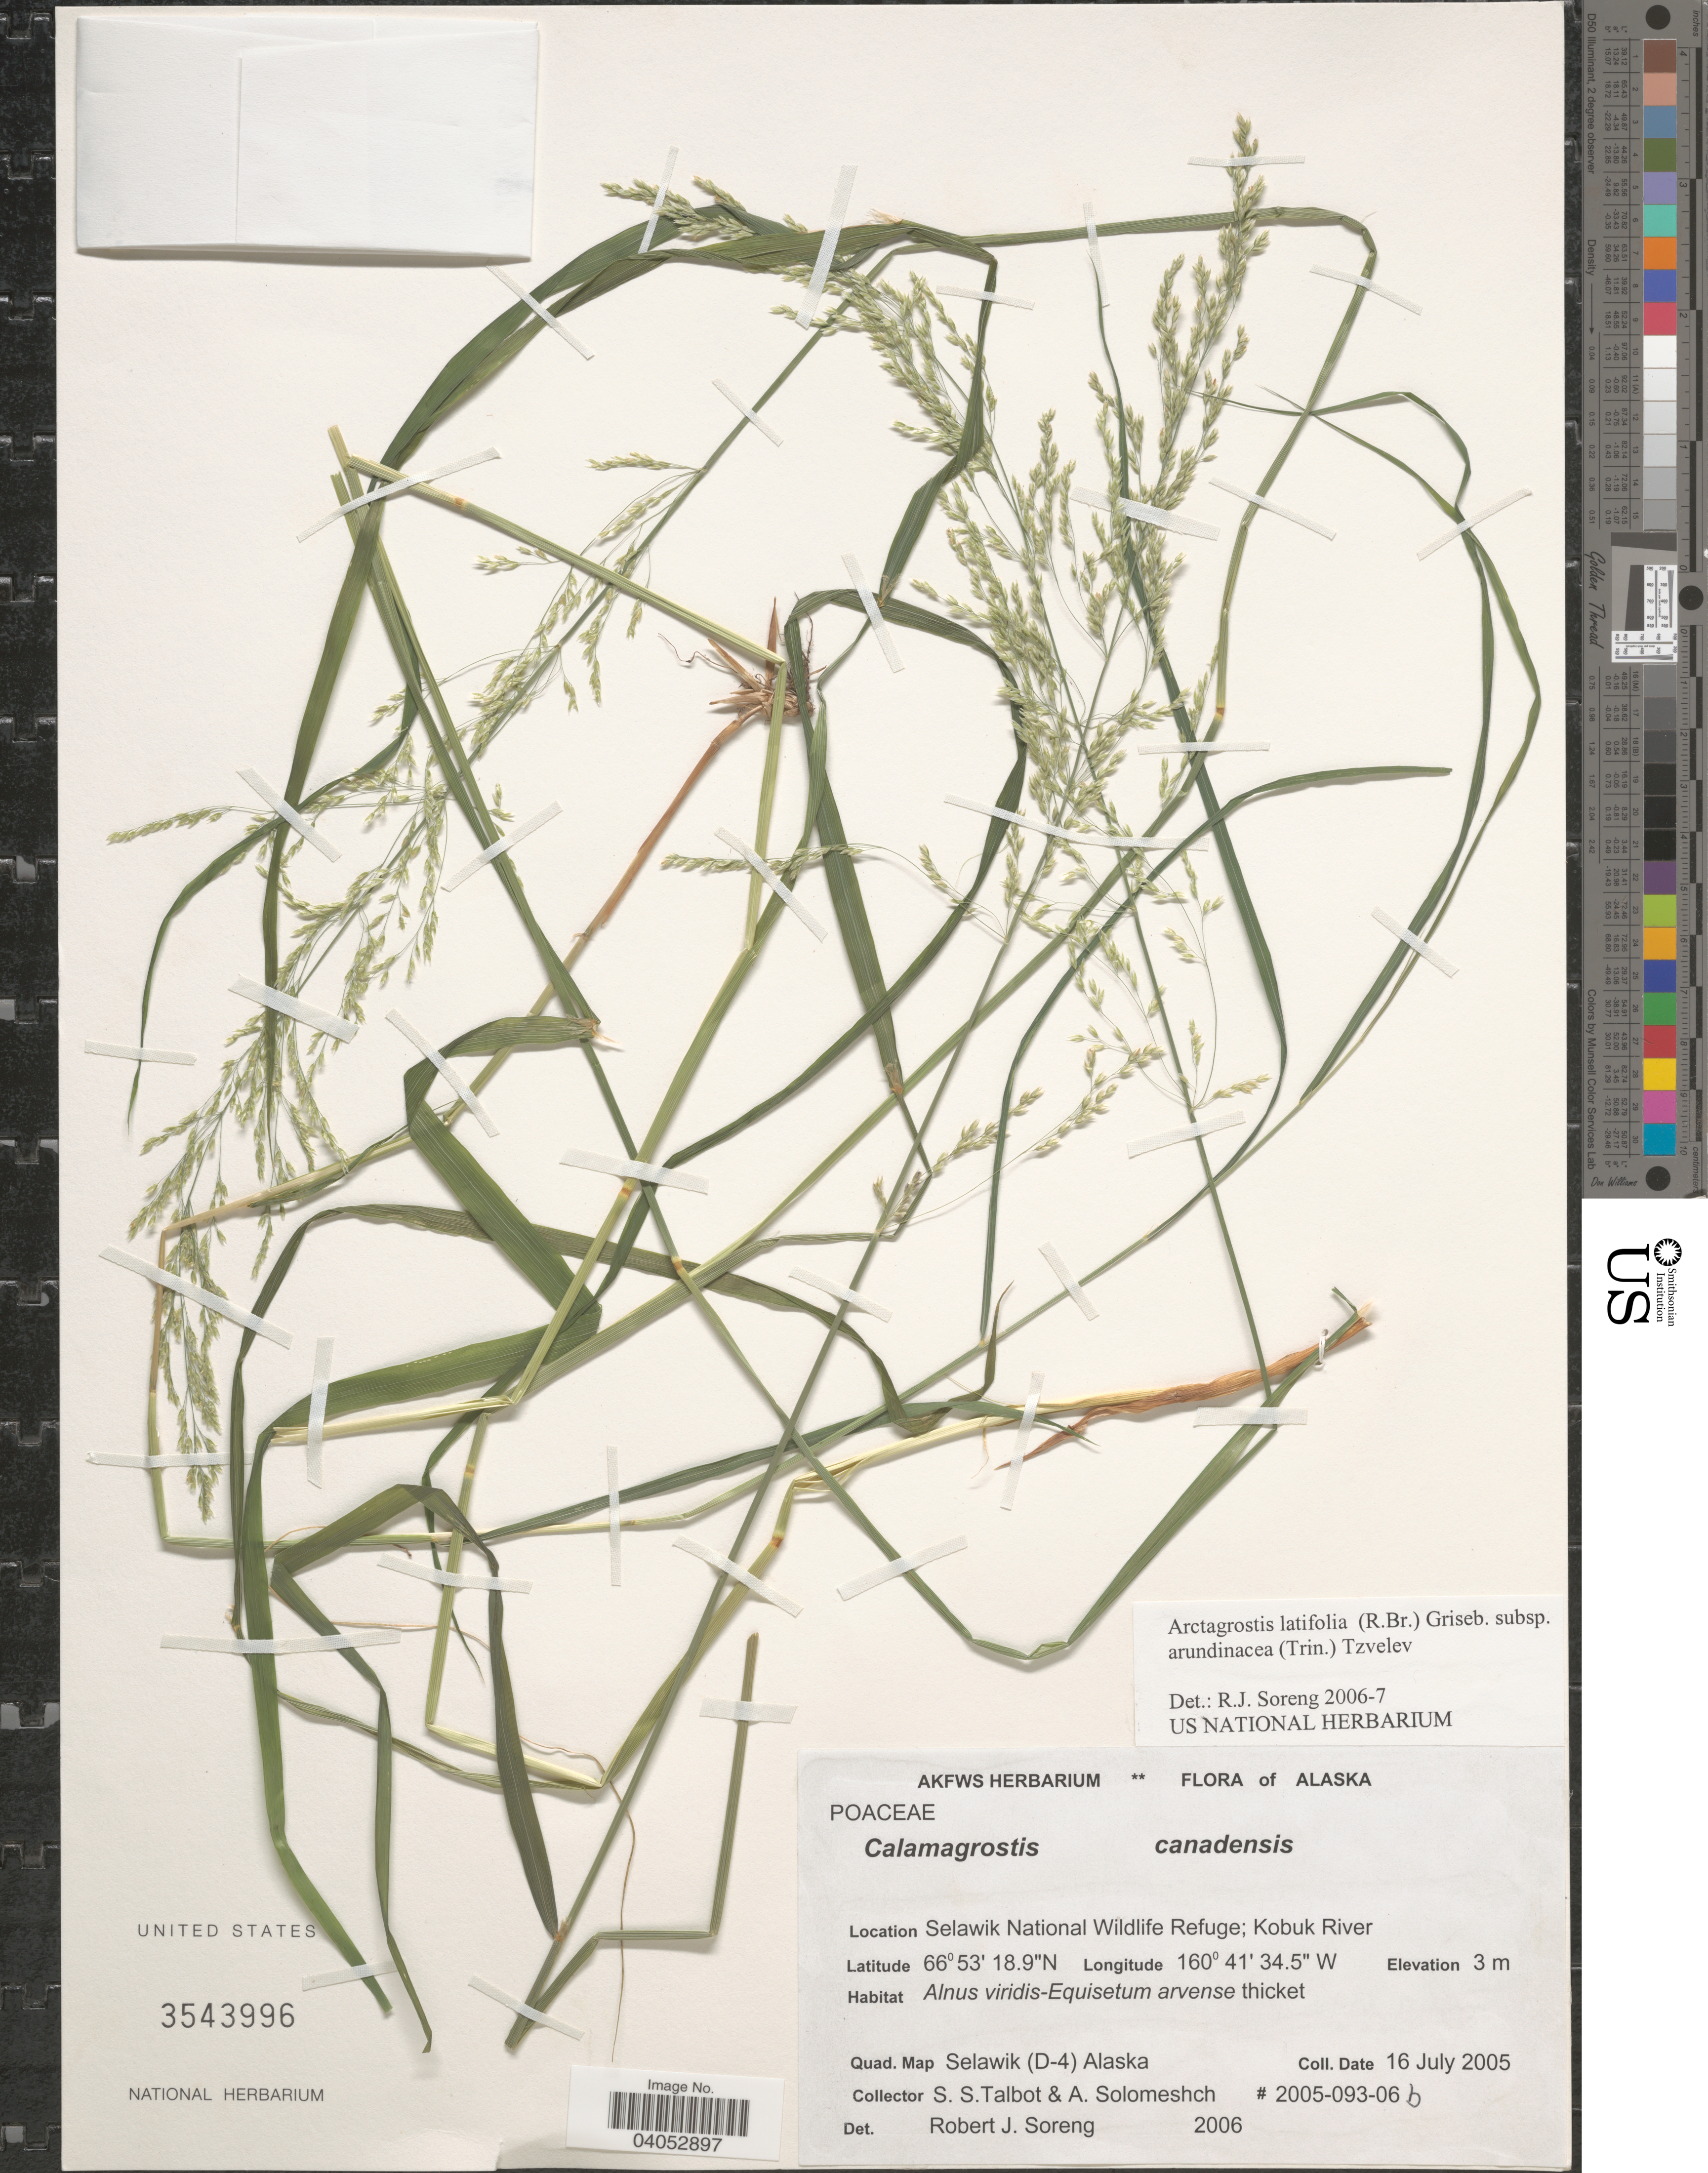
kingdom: Plantae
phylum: Tracheophyta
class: Liliopsida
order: Poales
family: Poaceae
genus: Arctagrostis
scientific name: Arctagrostis latifolia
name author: (R. Br.) Griseb.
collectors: S. S. Talbot & A. Solomeshch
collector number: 2005-093-06b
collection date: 2005-07-16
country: United States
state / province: Alaska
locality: Selawik National Wildlife Refuge; Kobuk River. Quad. Map Selawik (D-4).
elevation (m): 3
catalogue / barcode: US 3543996